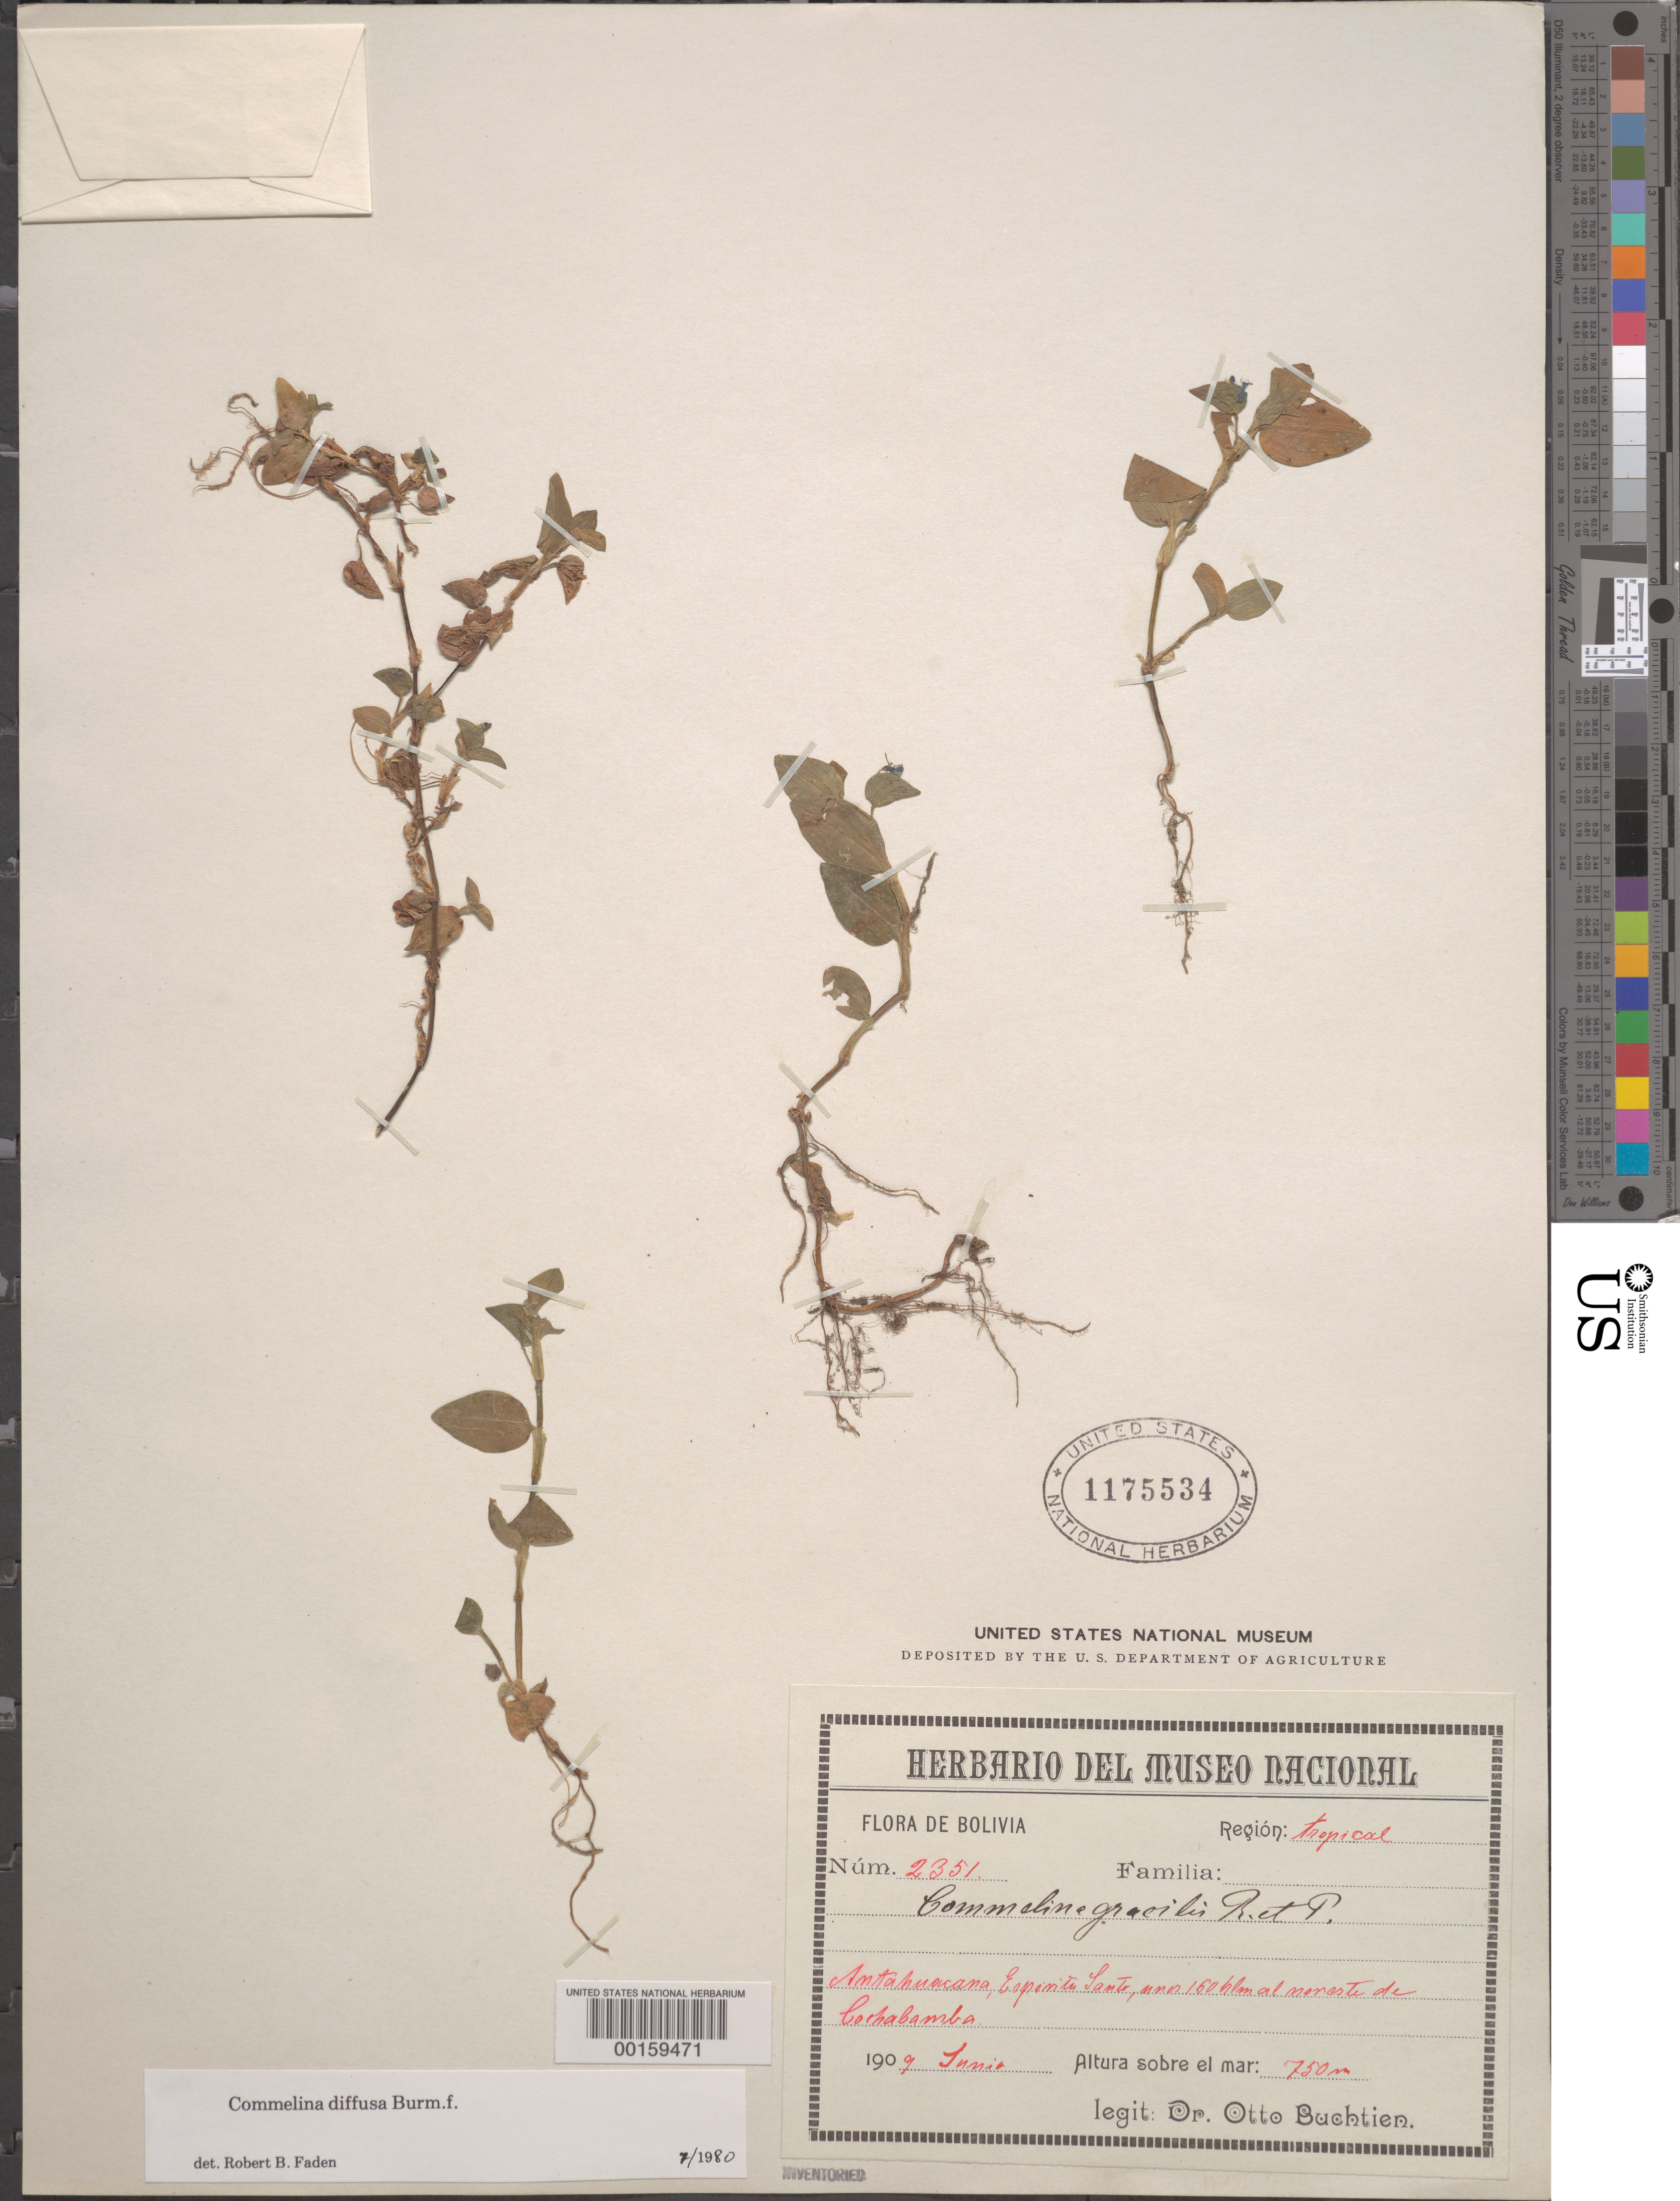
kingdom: Plantae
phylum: Tracheophyta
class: Liliopsida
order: Commelinales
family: Commelinaceae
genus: Commelina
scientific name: Commelina diffusa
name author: Burm. f.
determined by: Faden, Robert B., (US), Smithsonian Institution - National Museum of Natural History (UNITED STATES)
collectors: O. Buchtien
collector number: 2351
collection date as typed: Jun 1909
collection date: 1909-06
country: Bolivia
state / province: Cochabamba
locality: Antahuacana, Espirito Santo; NE of Cochabamba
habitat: Tropical conditions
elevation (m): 750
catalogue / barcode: US 1175534